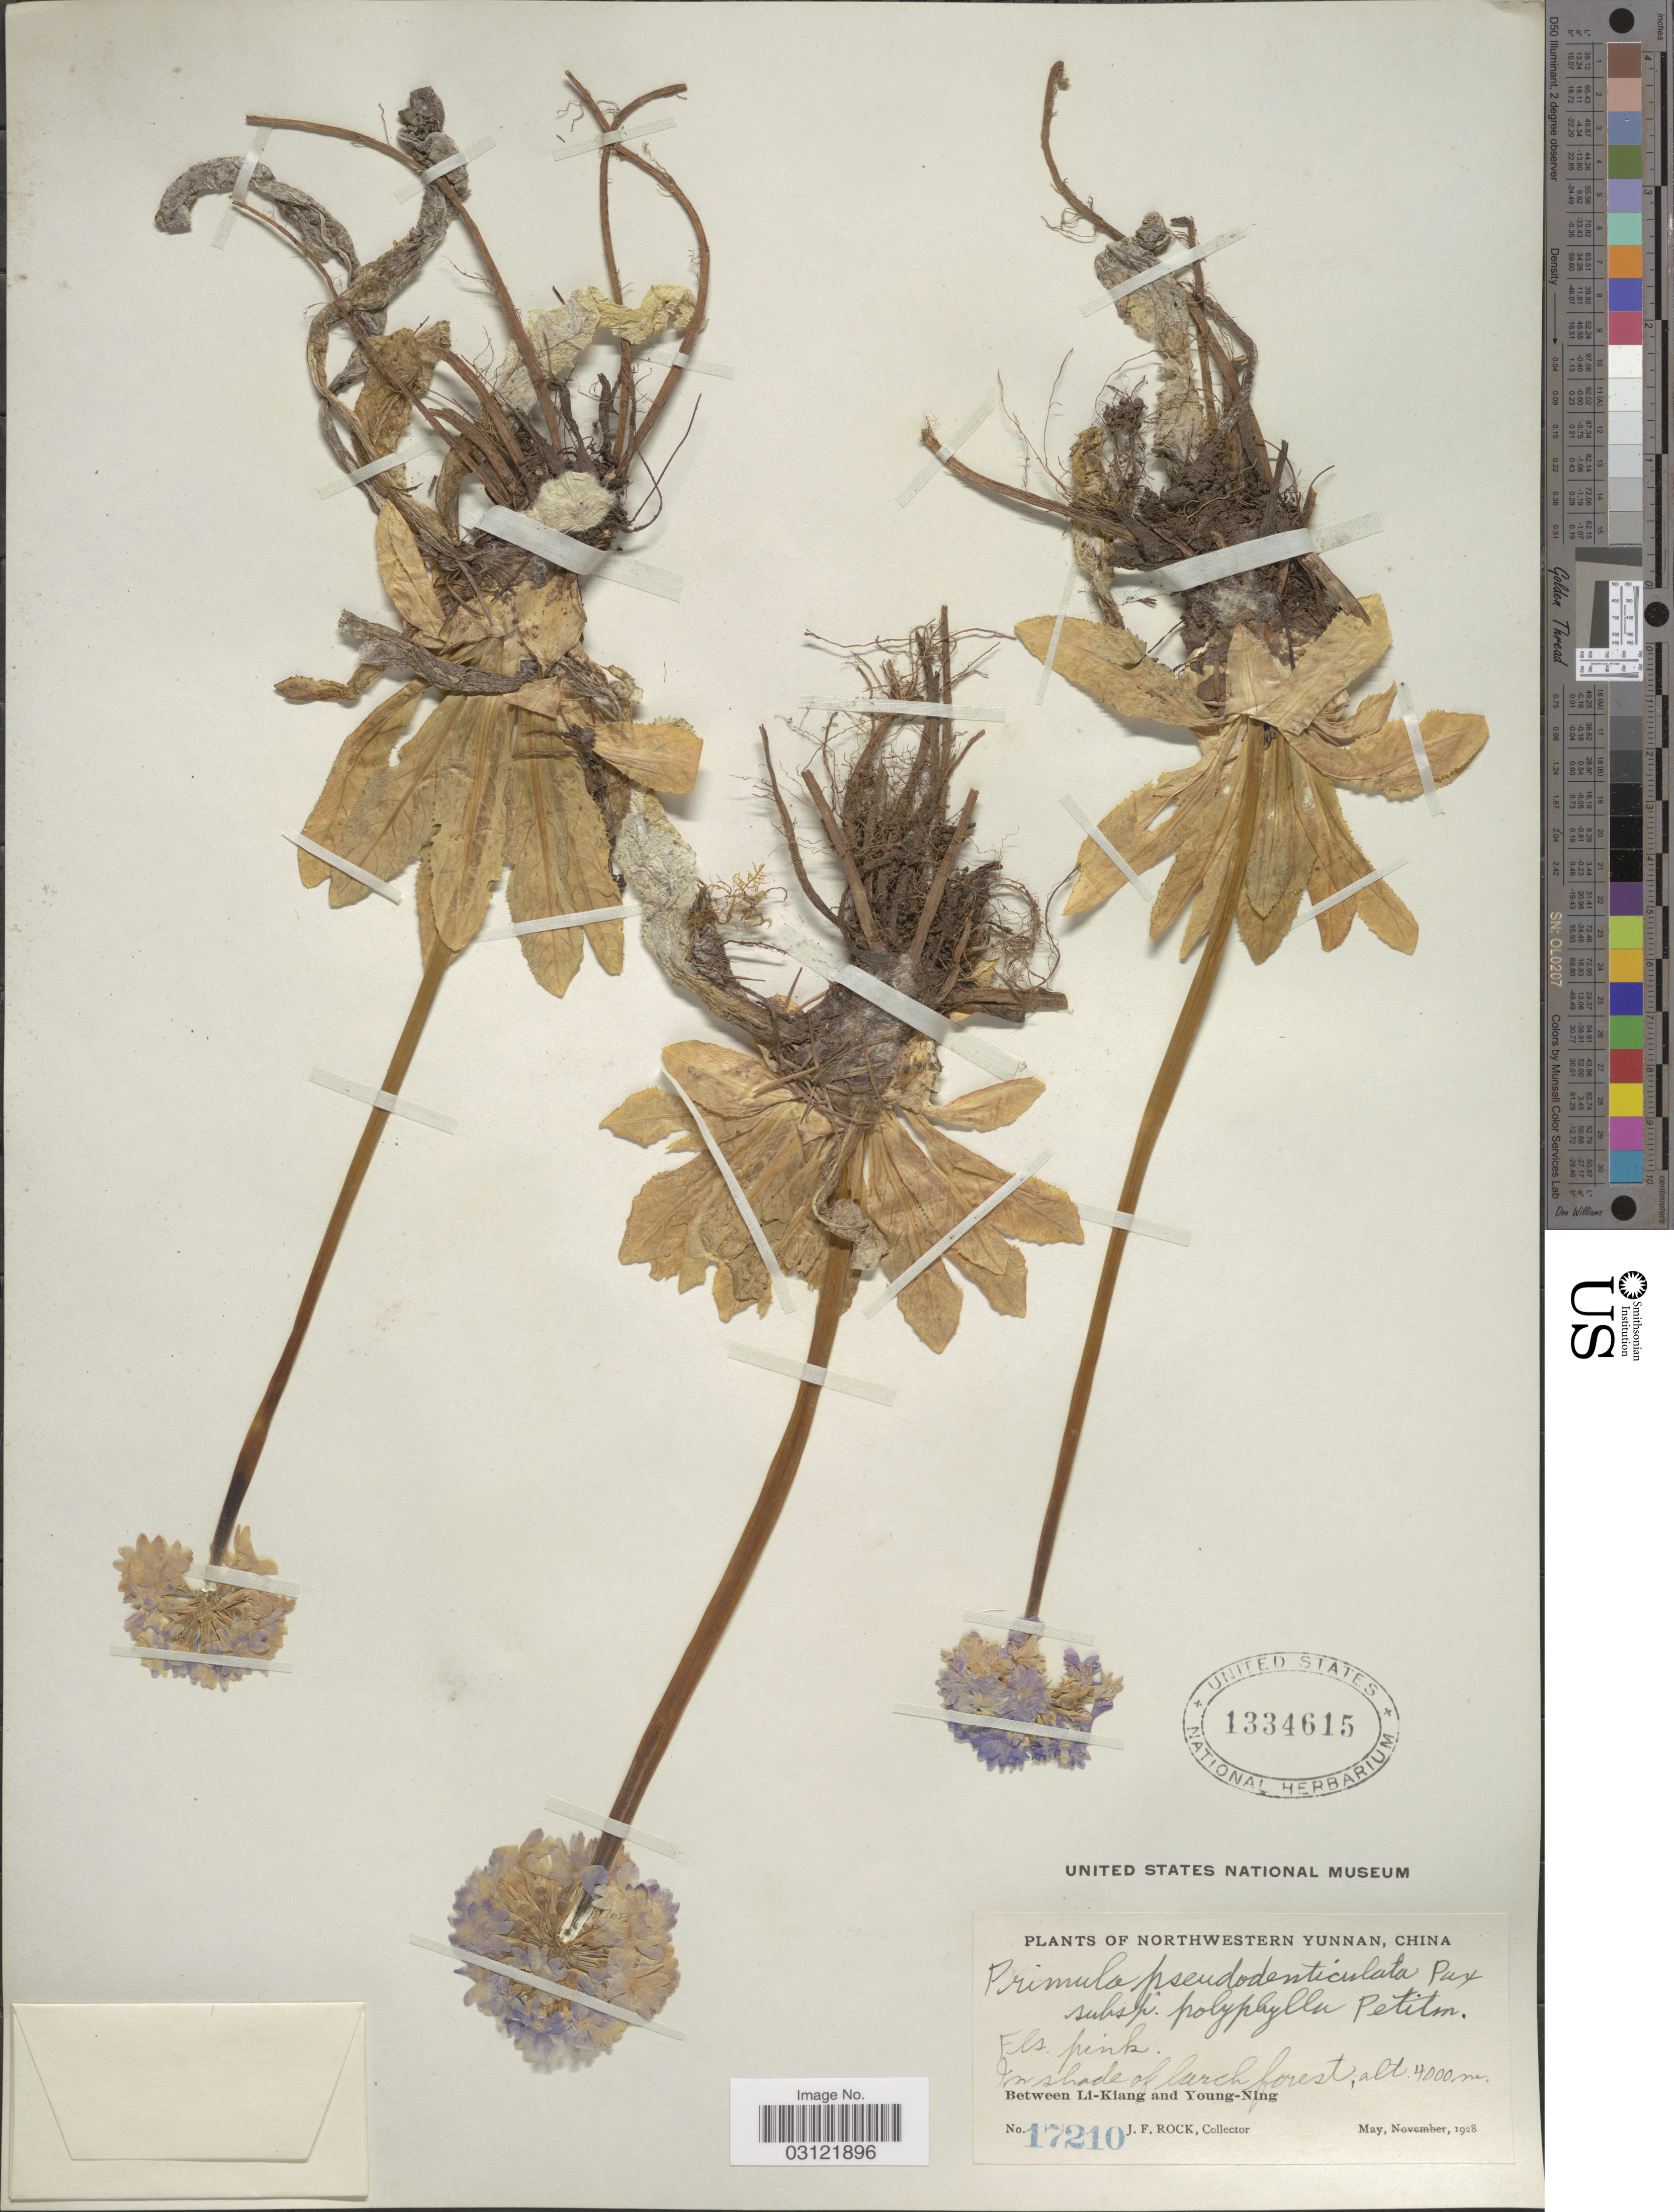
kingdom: Plantae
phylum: Tracheophyta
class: Magnoliopsida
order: Ericales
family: Primulaceae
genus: Primula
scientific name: Primula pseudodenticulata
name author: Pax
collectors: J. Rock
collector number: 17210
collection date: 1928-05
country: China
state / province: Yunnan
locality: Northwestern Yunnan. Between Li-Kiang and Young-Ning.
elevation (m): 4000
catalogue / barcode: US 1334615